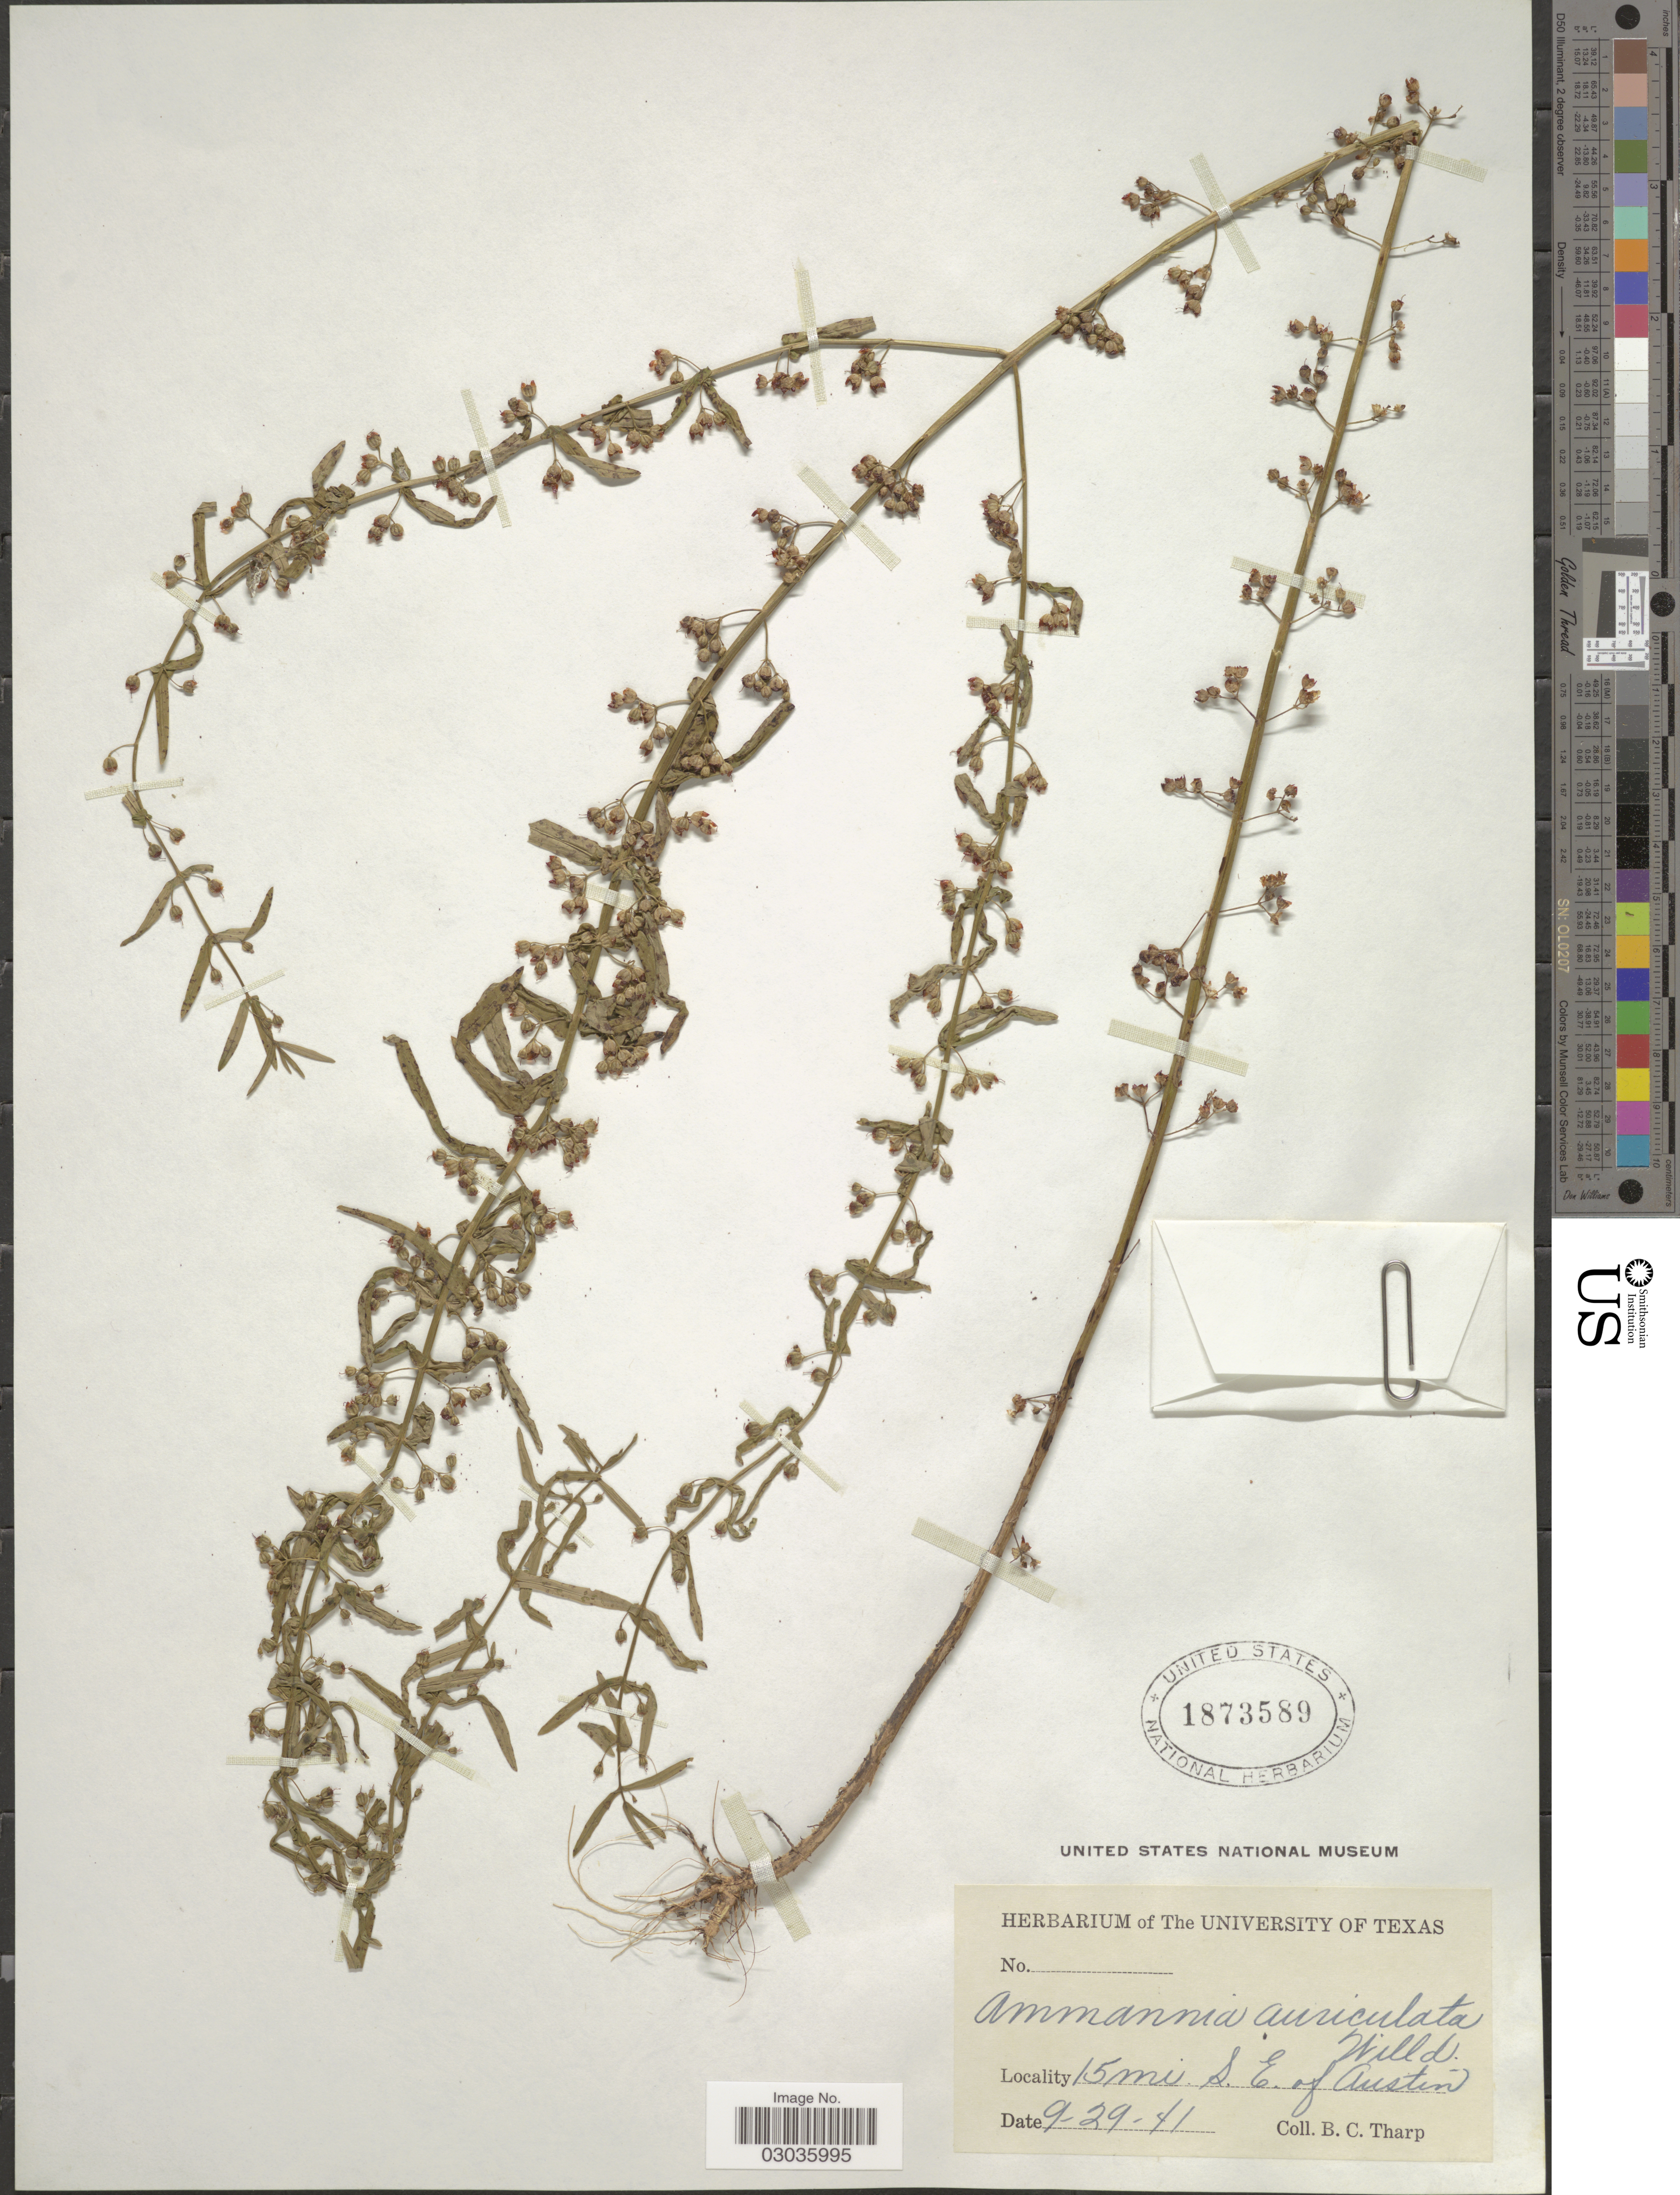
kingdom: Plantae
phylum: Tracheophyta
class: Magnoliopsida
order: Myrtales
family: Lythraceae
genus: Ammannia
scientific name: Ammannia auriculata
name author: Willd.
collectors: B. C. Tharp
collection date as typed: Transcribed d/m/y: 29/9/41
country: United States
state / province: Texas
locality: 15 mi. S.E. of Austin.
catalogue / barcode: US 1873589